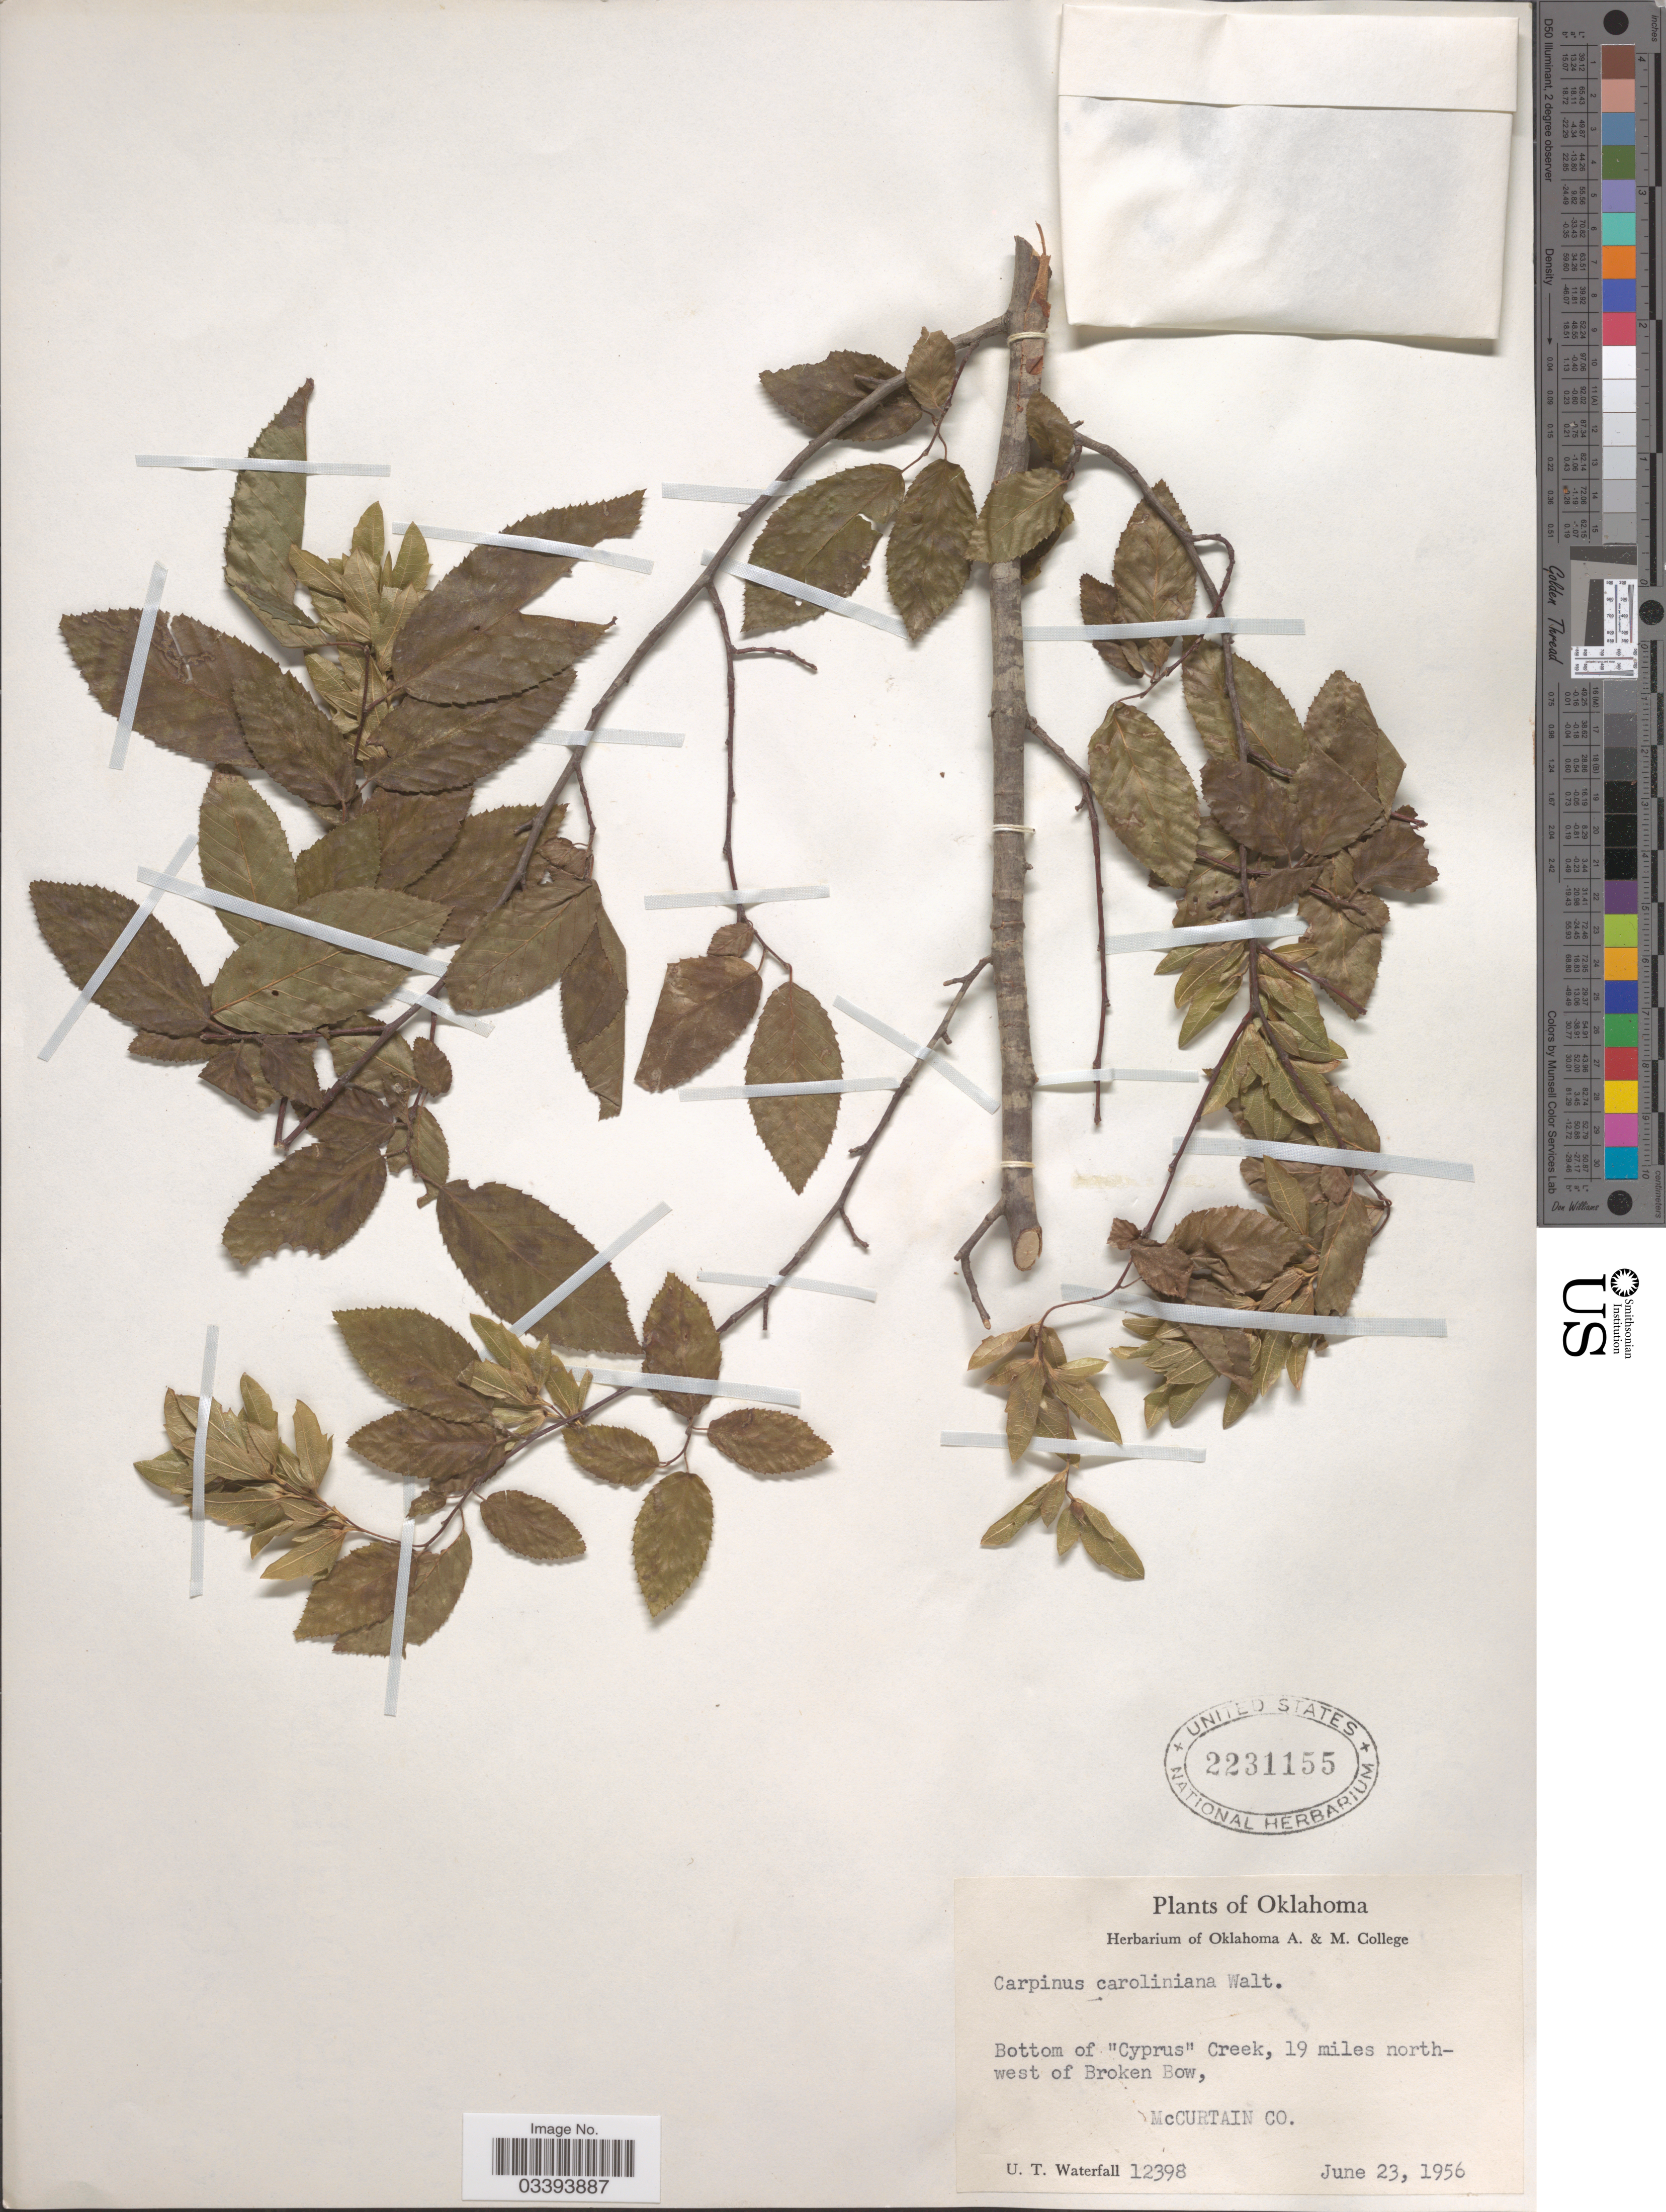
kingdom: Plantae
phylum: Tracheophyta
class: Magnoliopsida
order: Fagales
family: Betulaceae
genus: Carpinus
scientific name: Carpinus caroliniana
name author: Walter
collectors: U. T. Waterfall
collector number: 12398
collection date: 1956-06-23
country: United States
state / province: Oklahoma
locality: Bottom of "Cyprus" Creek, 19 miles north-west of Broken Bow, McCurtain Co.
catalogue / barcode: US 2231155